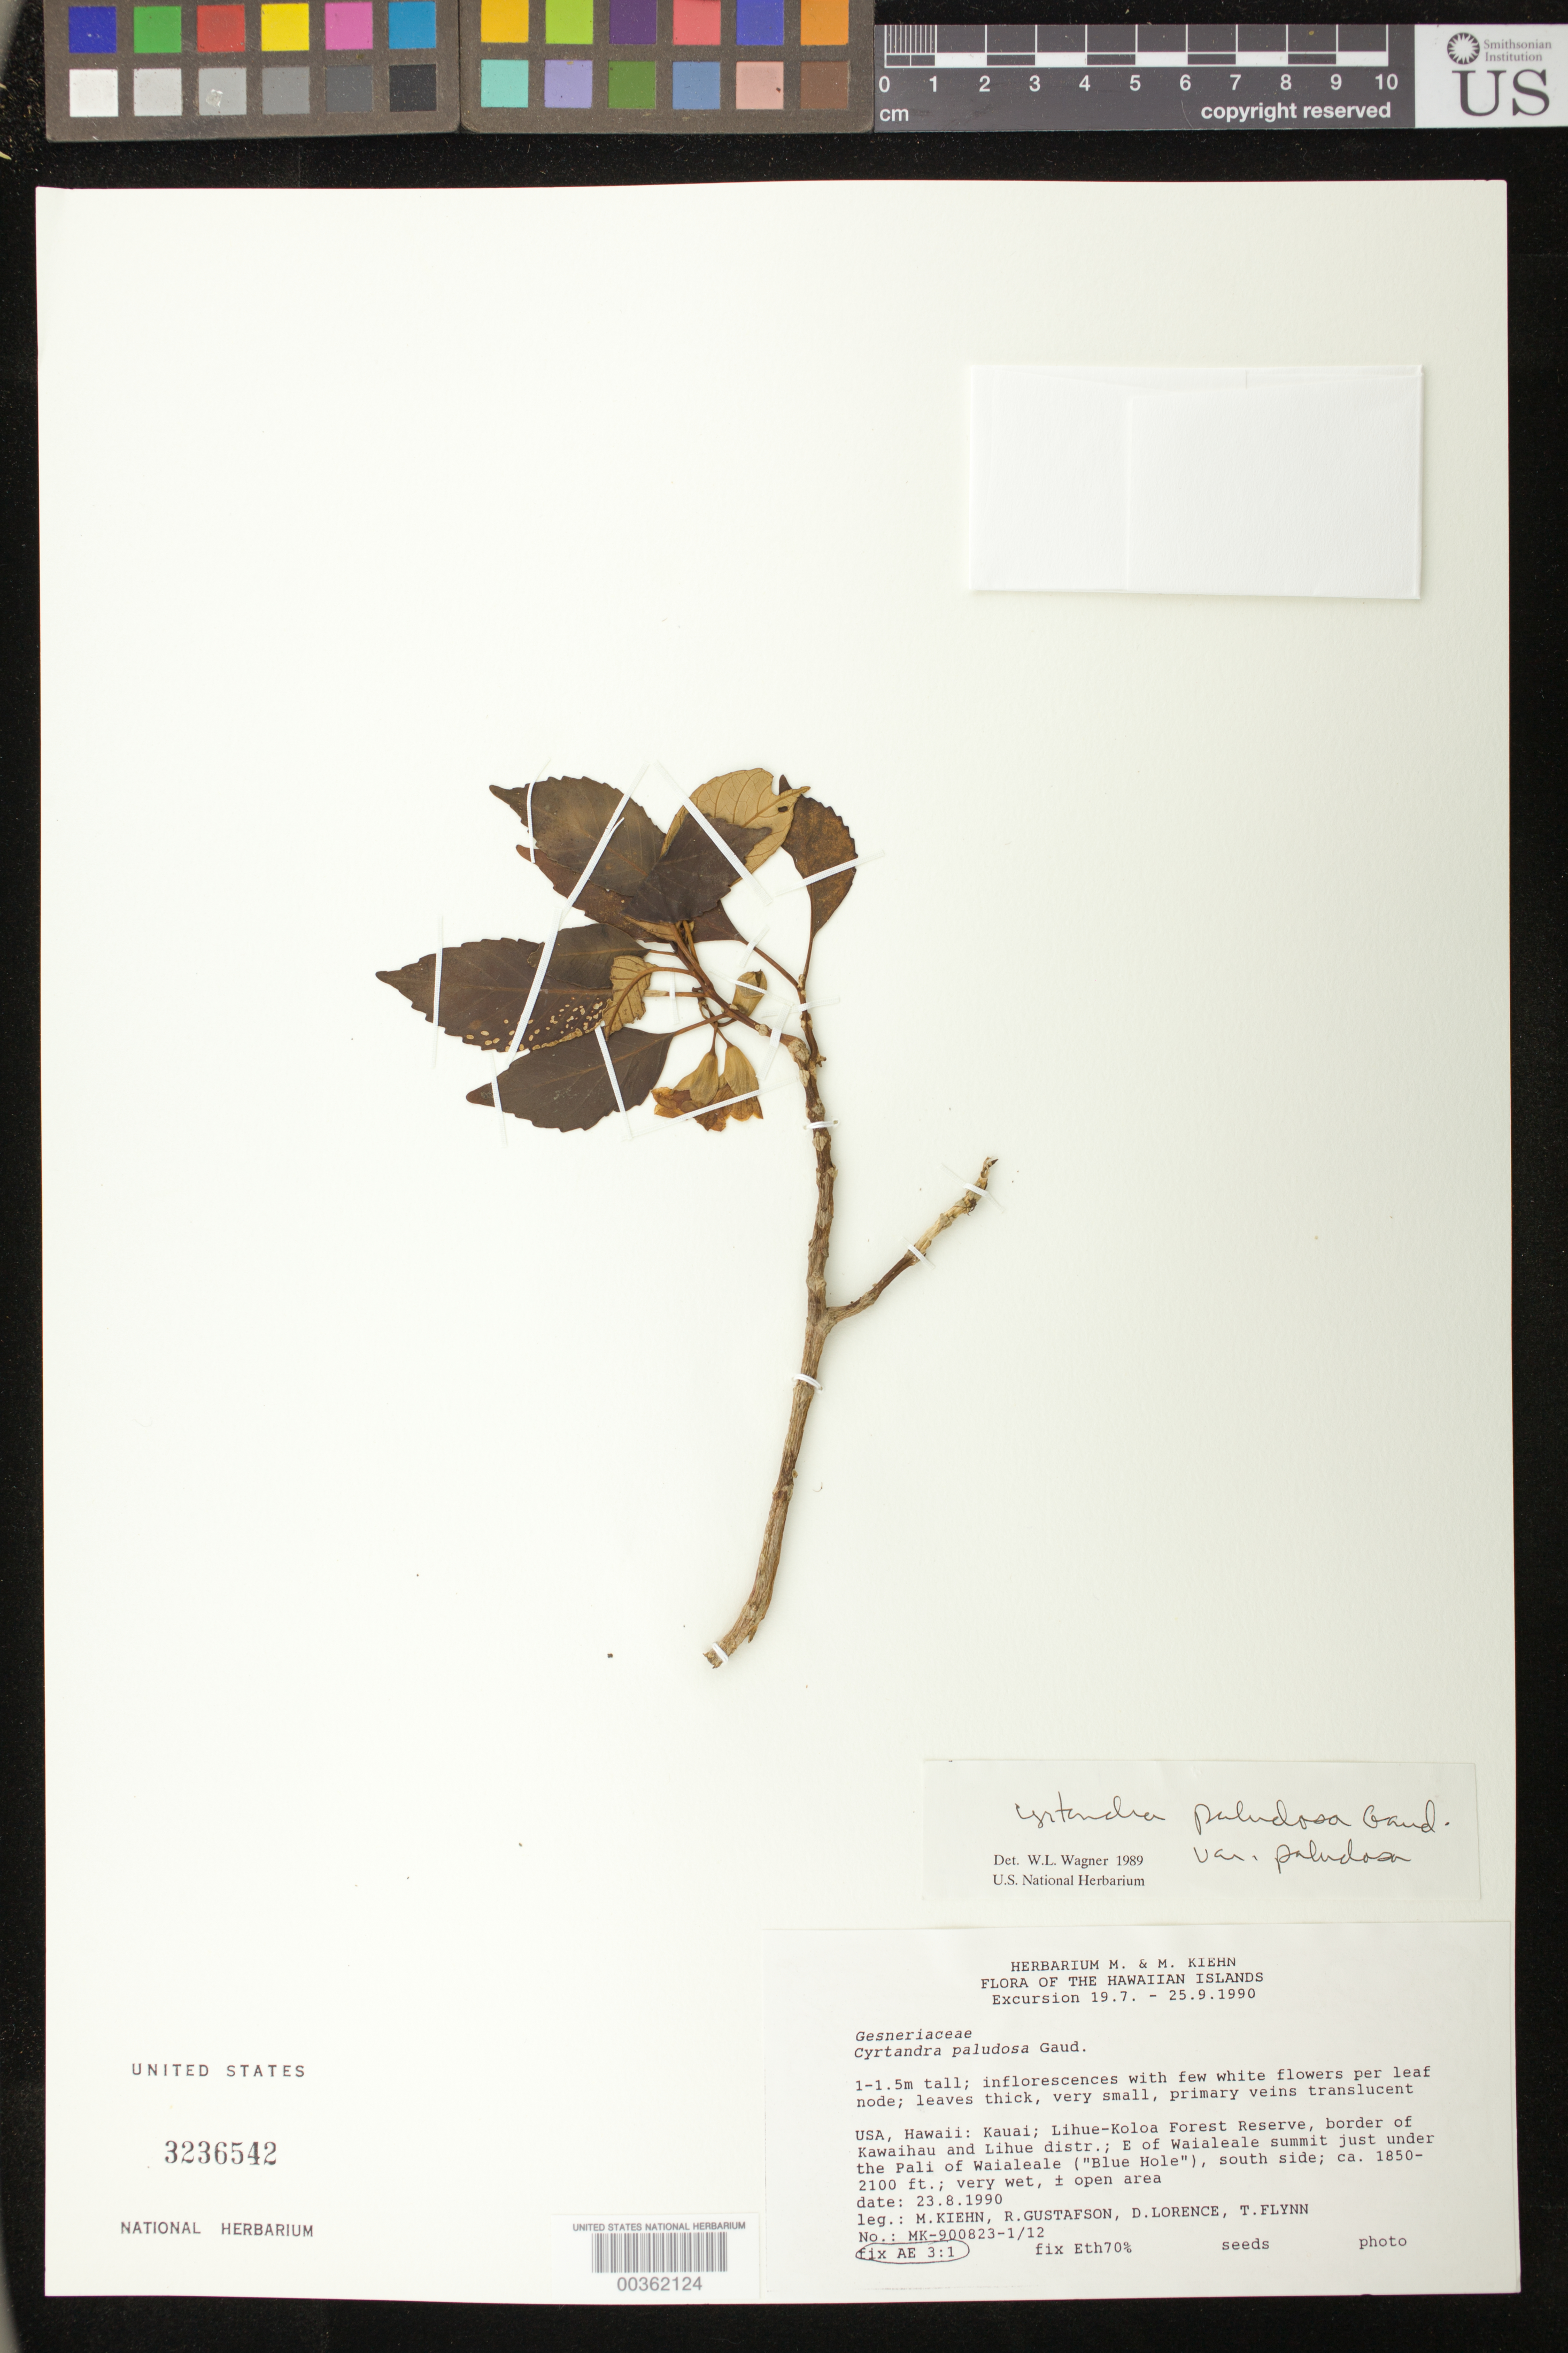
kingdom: Plantae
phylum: Tracheophyta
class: Magnoliopsida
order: Lamiales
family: Gesneriaceae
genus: Cyrtandra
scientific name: Cyrtandra paludosa var. paludosa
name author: Gaudich.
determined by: Wagner, W. L., (BOT), Smithsonian Institution - National Museum of Natural History (UNITED STATES)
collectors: M. Kiehn, R. Gustafson, D. Lorence & T. W. Flynn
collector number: MK- 900823 -1/12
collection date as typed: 23 Aug 1990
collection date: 1990-08-23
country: United States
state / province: Hawaii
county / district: Kauai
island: Kaua'i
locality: Kauai co., Lihue-Koloa forest reserve, border of Kawaihau and Lihue distr.; E of Waialeale summit just under Pali of Waialeale, S side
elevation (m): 564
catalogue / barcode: US 3236542